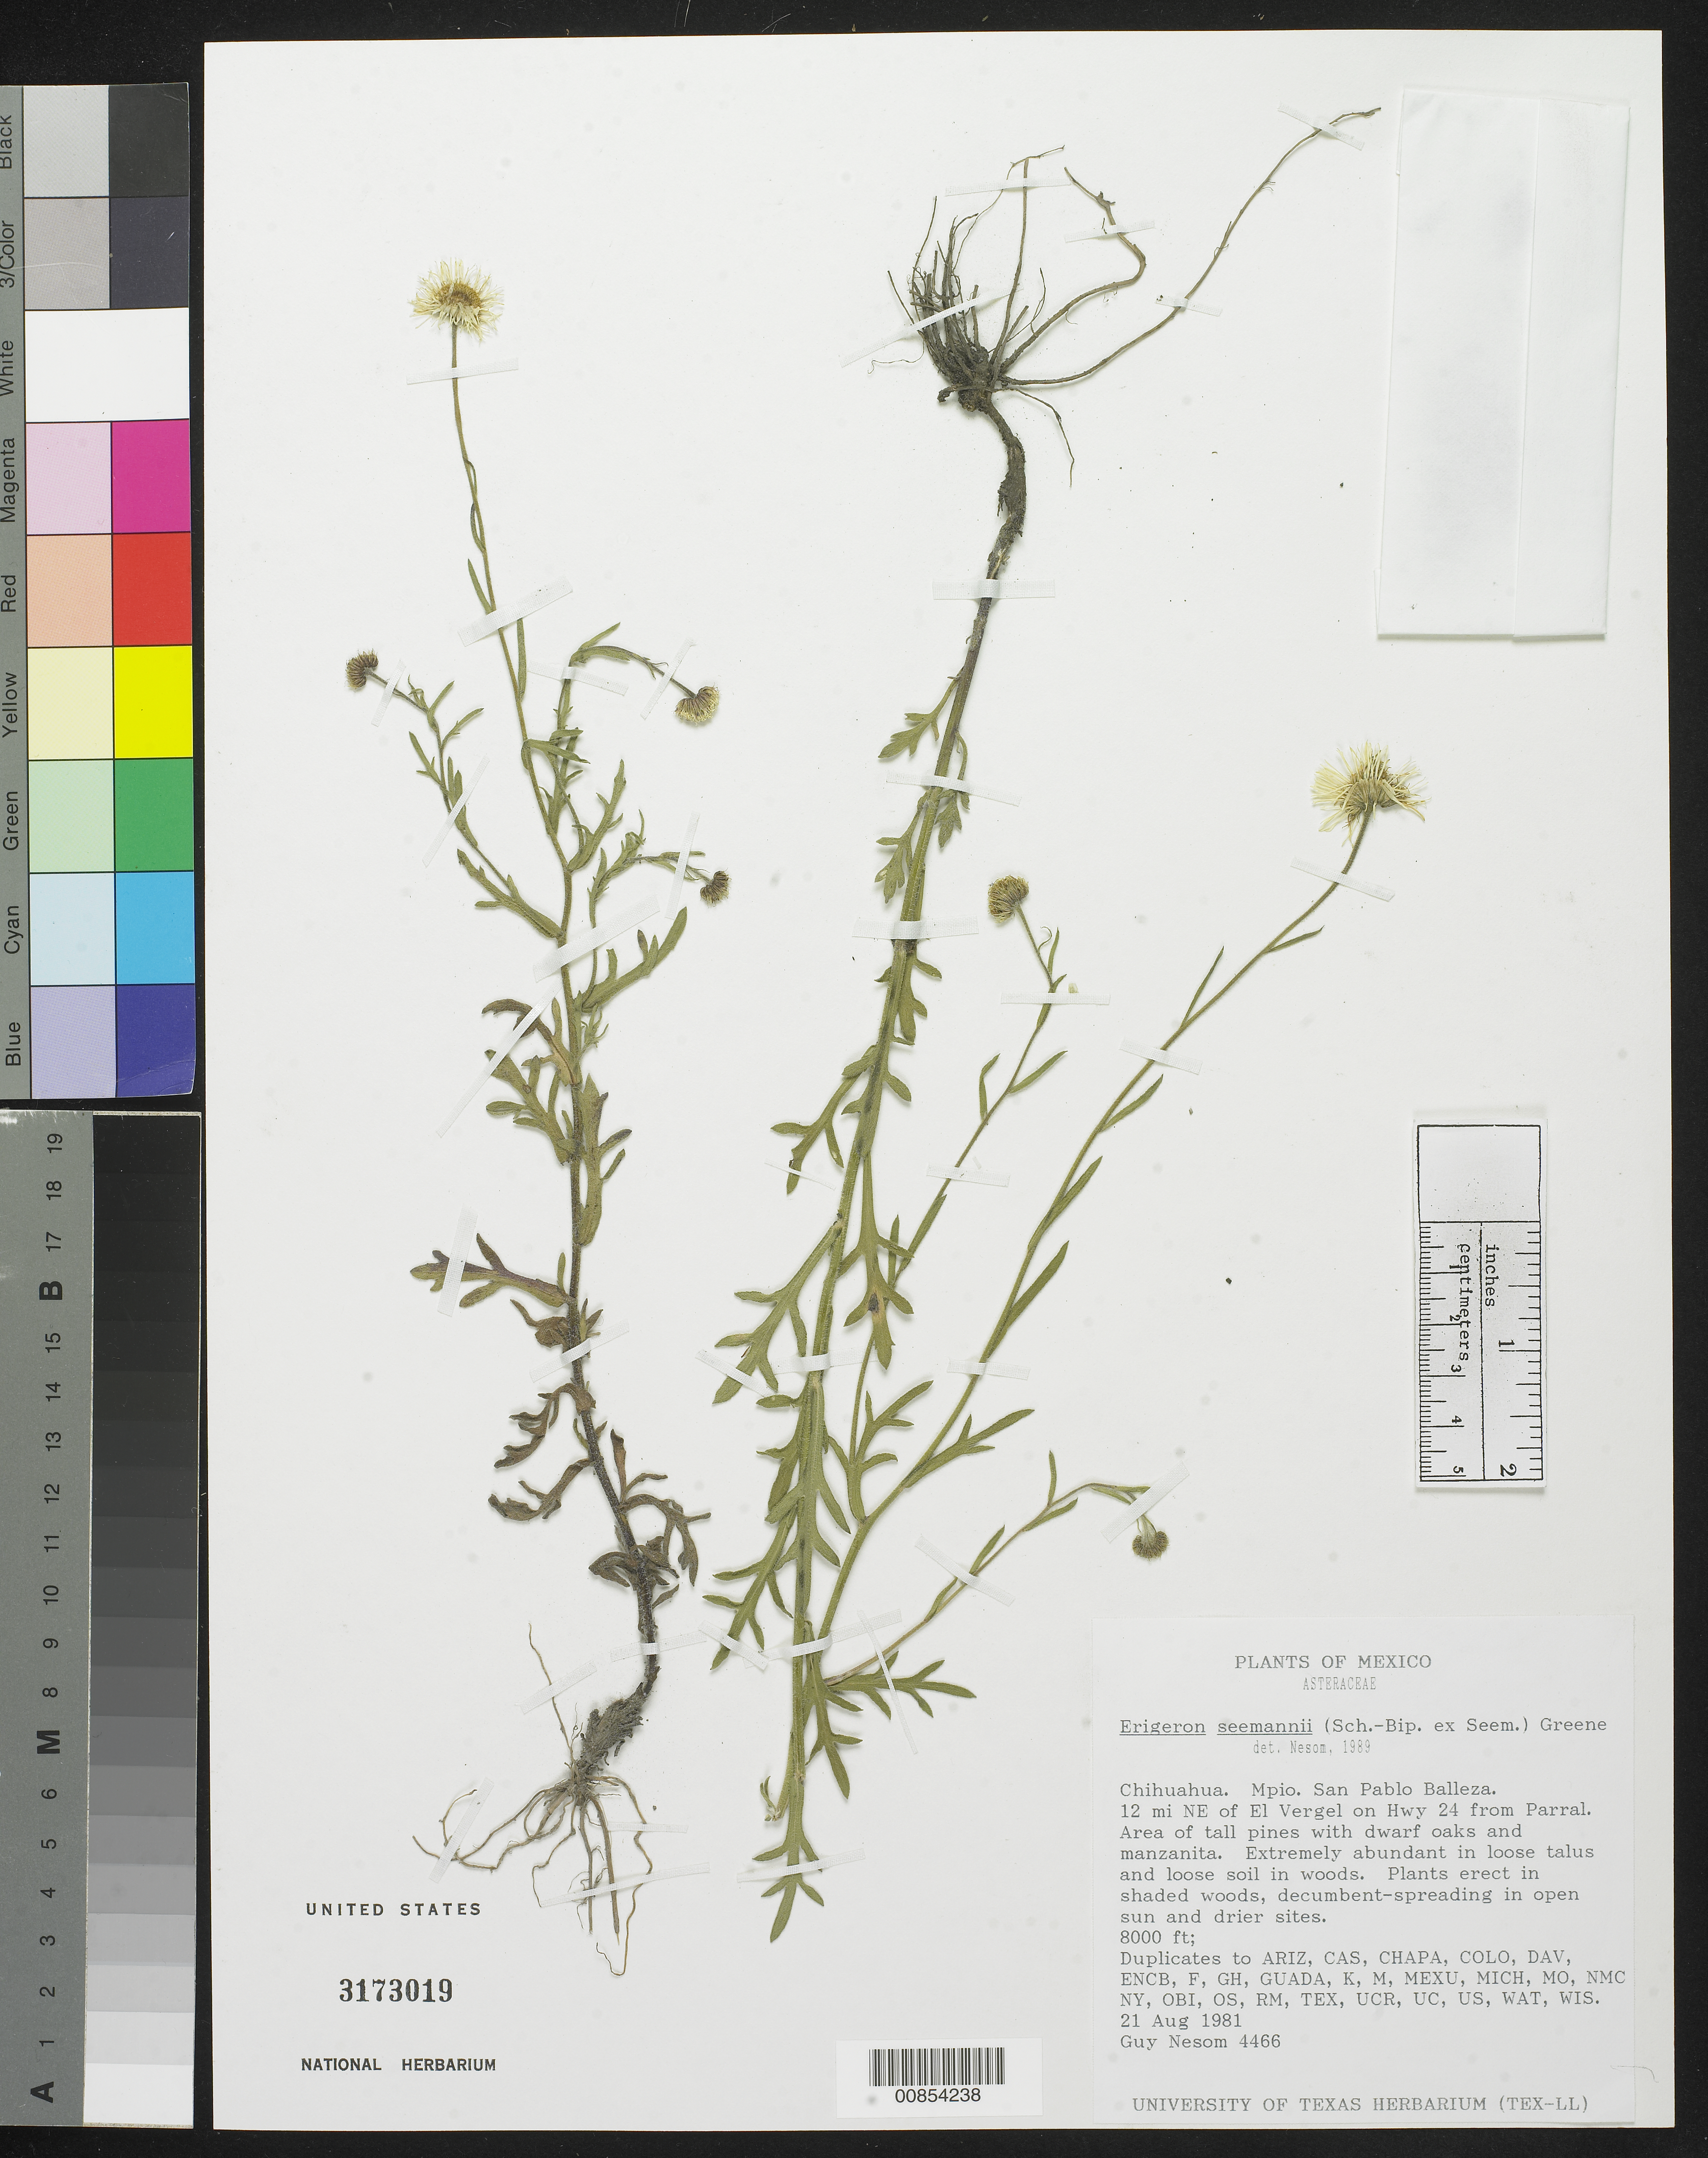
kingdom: Plantae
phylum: Tracheophyta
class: Magnoliopsida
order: Asterales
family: Asteraceae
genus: Erigeron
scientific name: Erigeron seemannii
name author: (Sch. Bip. ex Seem.) Greene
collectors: G. L. Nesom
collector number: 4466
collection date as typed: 21 Aug 1981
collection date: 1981-08-21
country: Mexico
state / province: Chihuahua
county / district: San Pablo Balleza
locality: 12 mi NE of El Vergel on Hwy 24 from Parral.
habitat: Area of tall pines with dwarf oaks and manzanita. Extremely abundant in loose talus and loose soil in woods.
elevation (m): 2438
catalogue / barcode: US 3173019